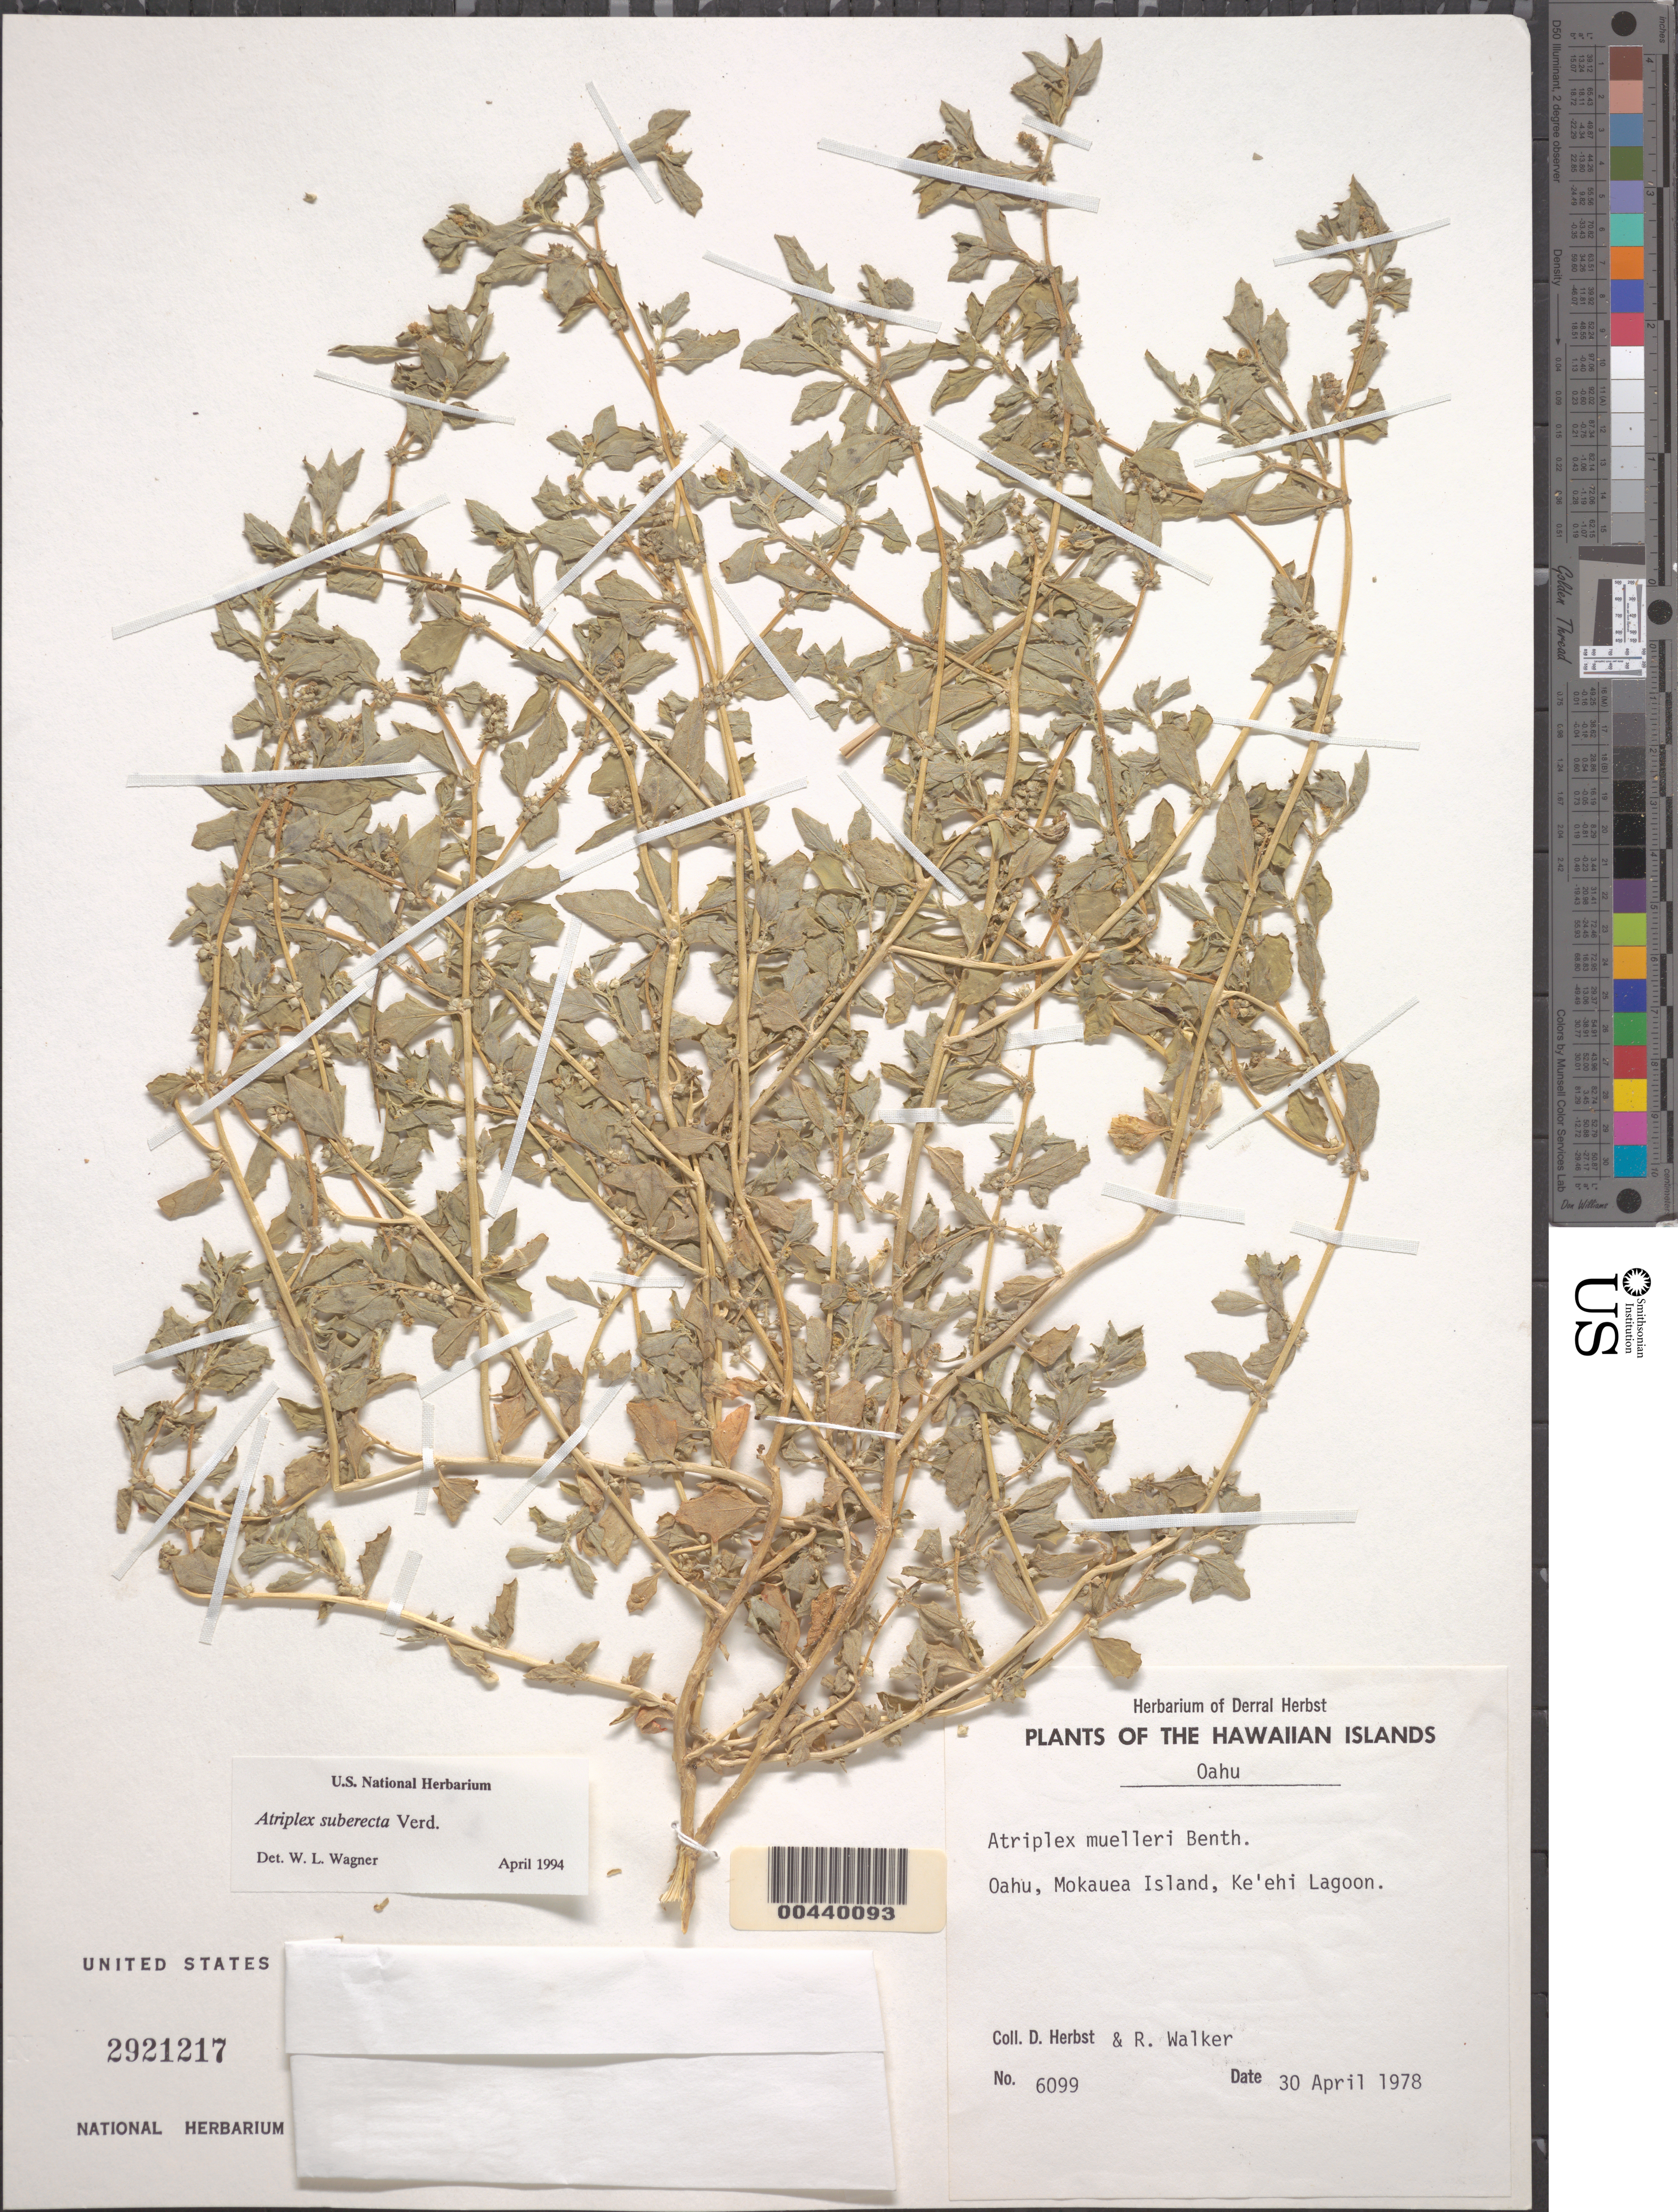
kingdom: Plantae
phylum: Tracheophyta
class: Magnoliopsida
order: Caryophyllales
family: Amaranthaceae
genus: Atriplex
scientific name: Atriplex suberecta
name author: Verd.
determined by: Wagner, W. L., (BOT), Smithsonian Institution - National Museum of Natural History (UNITED STATES)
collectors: D. R. Herbst & R. Walker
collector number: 6099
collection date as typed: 30 Apr 1978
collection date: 1978-04-30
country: United States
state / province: Hawaii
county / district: Kauai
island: Kaua'i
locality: Ke'ehi Lagoon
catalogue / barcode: US 2921217